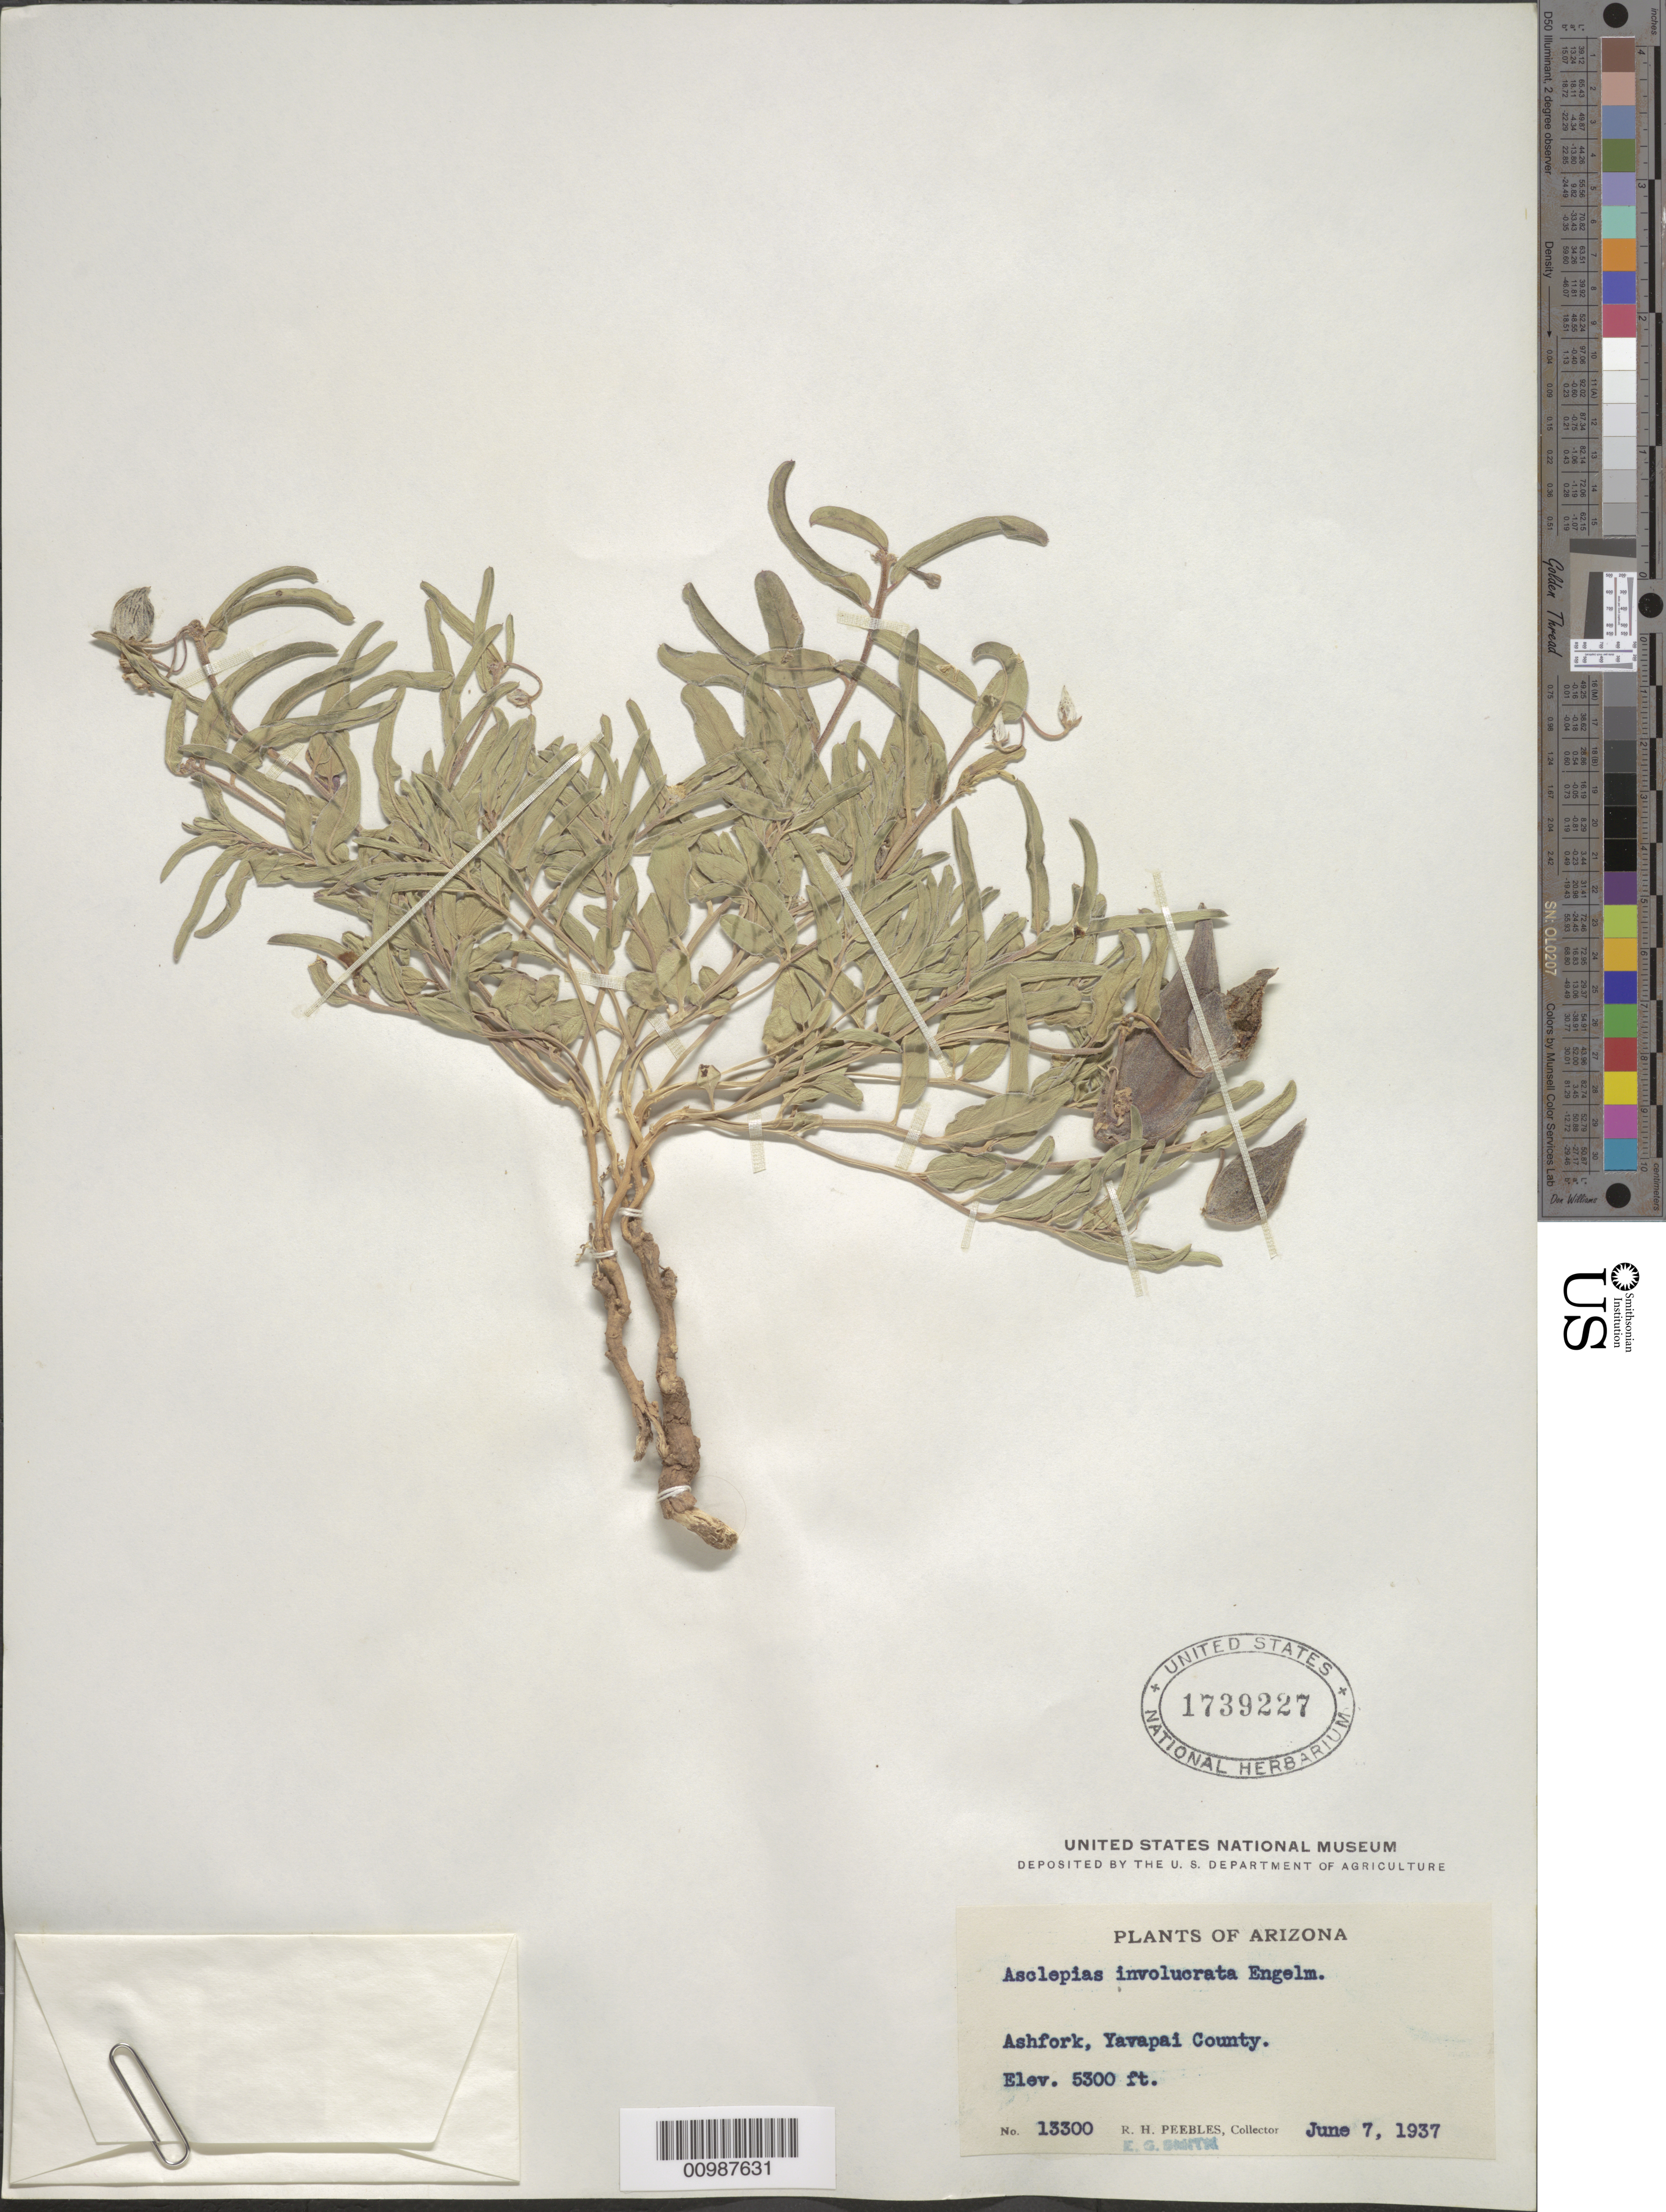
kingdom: Plantae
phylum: Tracheophyta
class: Magnoliopsida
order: Gentianales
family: Apocynaceae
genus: Asclepias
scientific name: Asclepias involucrata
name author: Engelm. ex Torr.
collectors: R. H. Peebles & E. G. Smith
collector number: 13300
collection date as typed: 07 Jun 1937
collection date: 1937-06-07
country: United States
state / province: Arizona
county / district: Yavapai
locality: Ashfork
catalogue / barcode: US 1739227